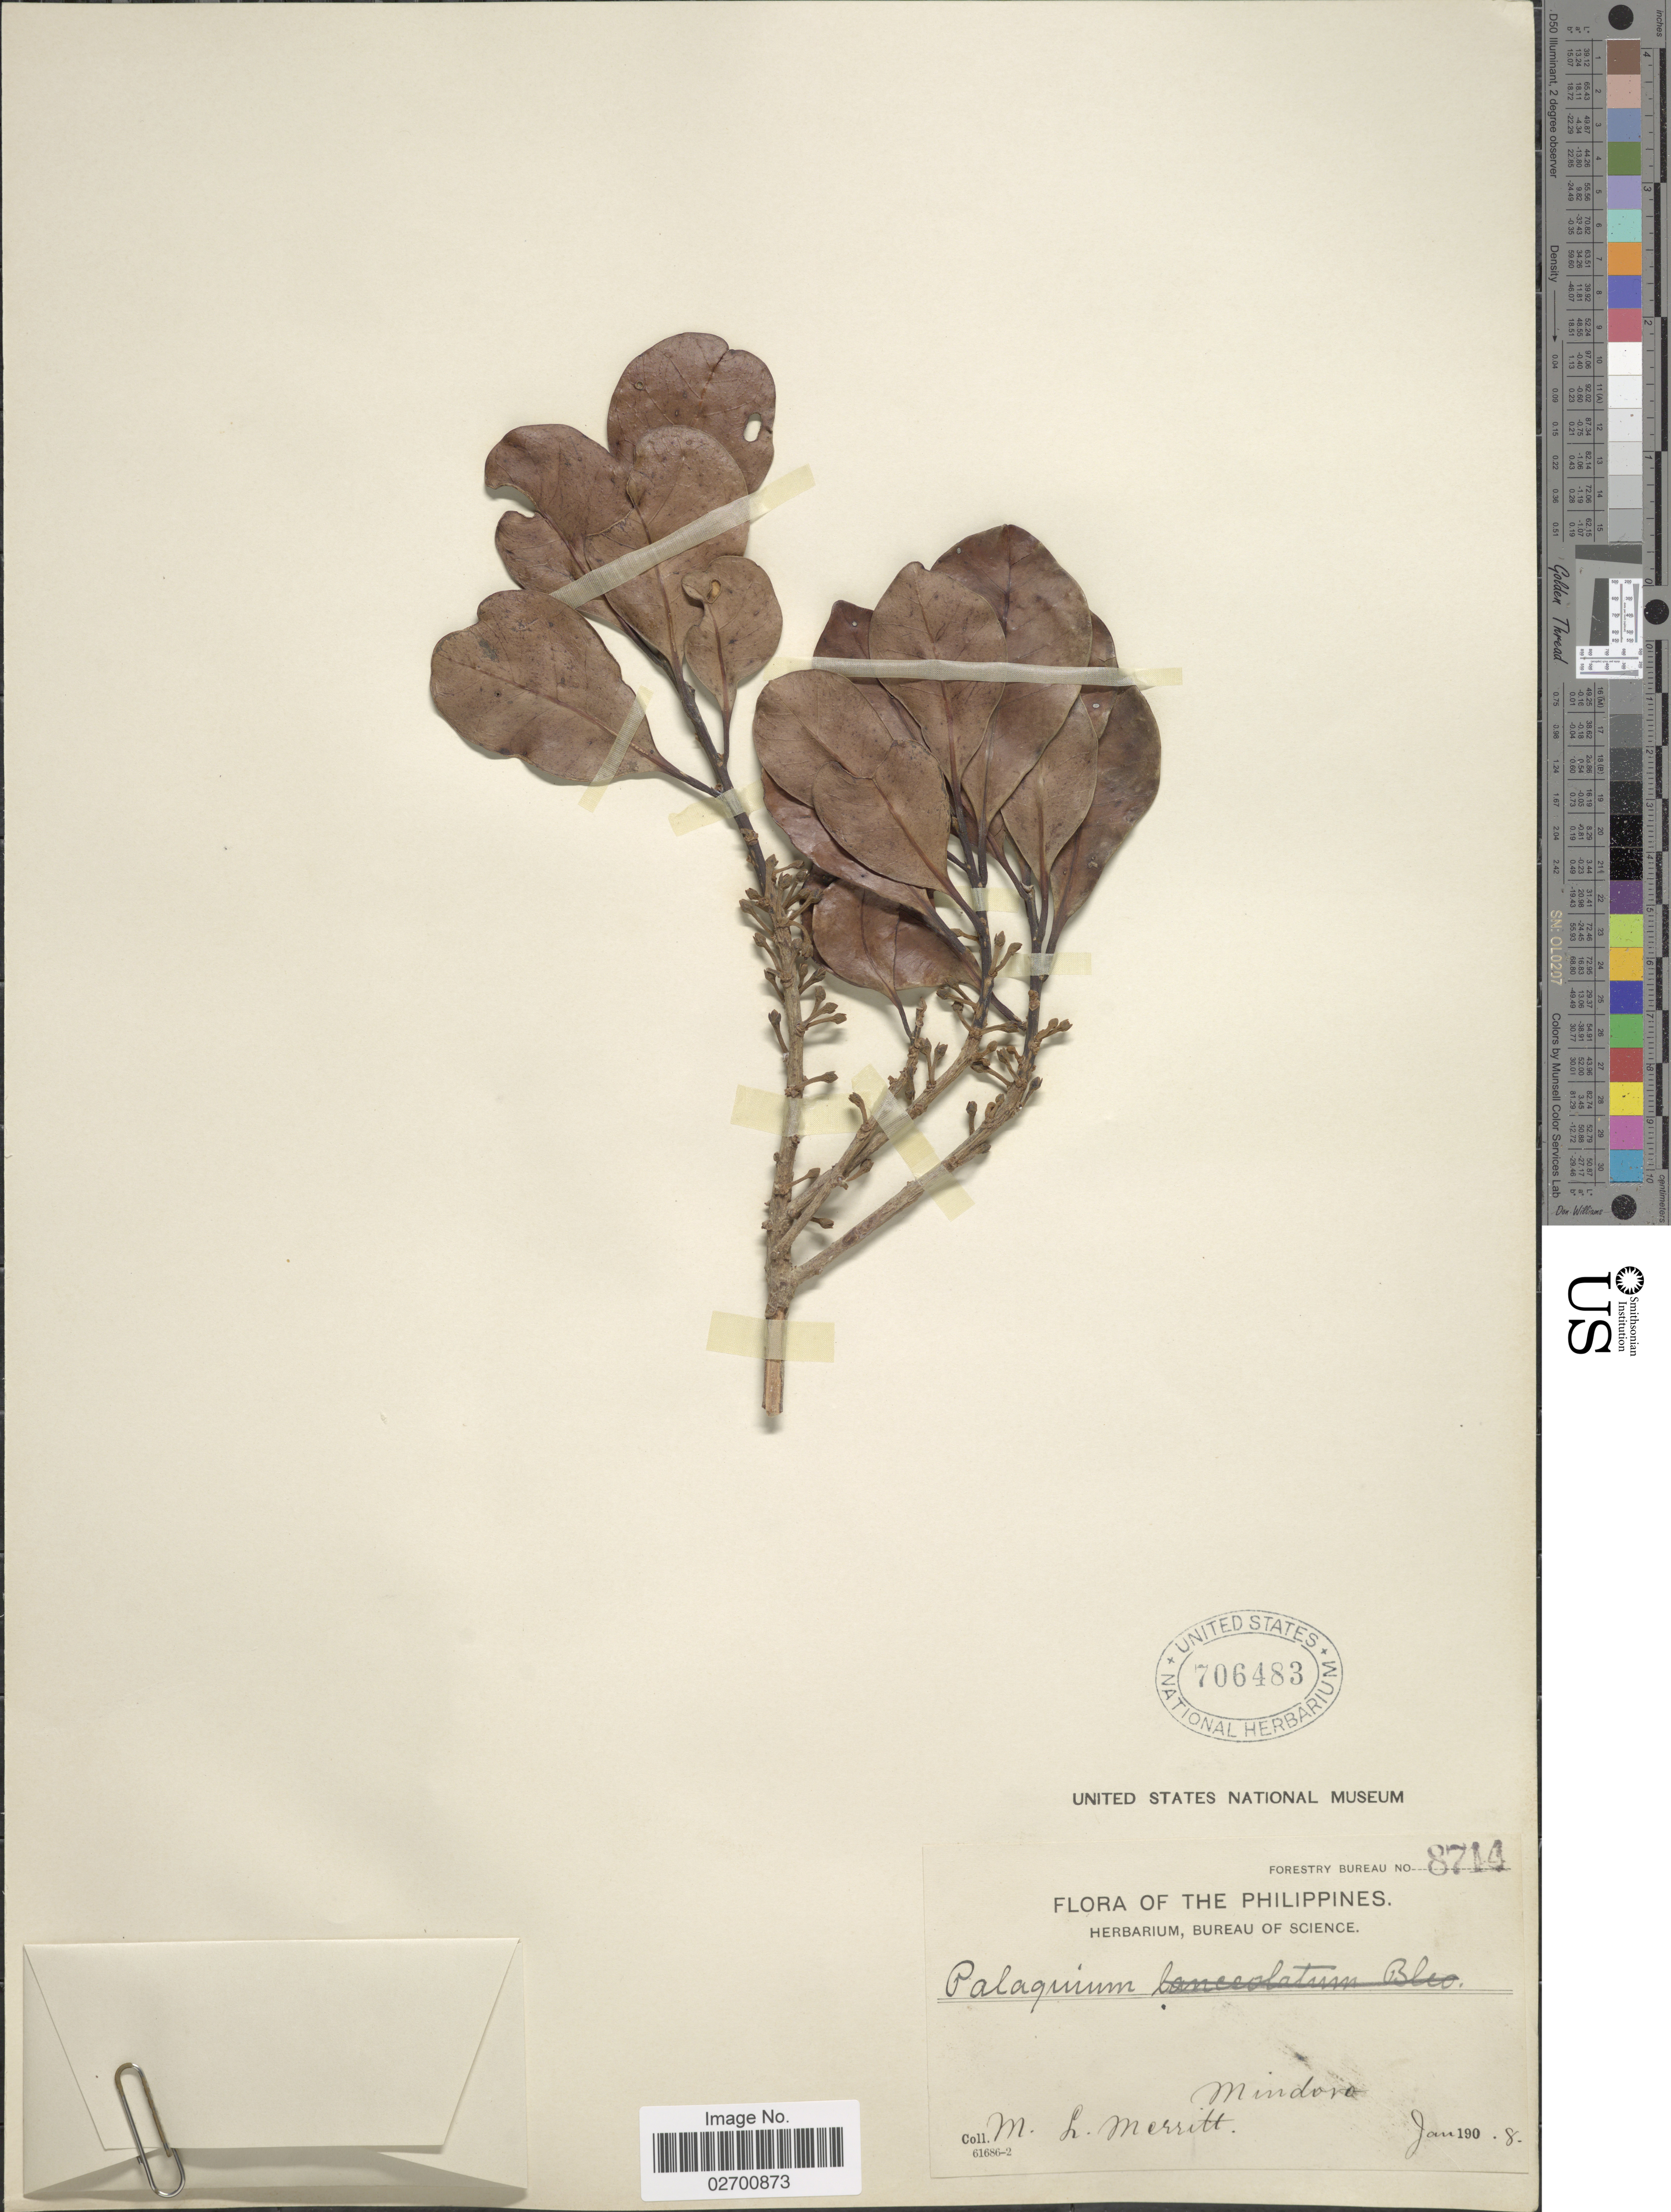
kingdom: Plantae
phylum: Tracheophyta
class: Magnoliopsida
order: Ericales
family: Sapotaceae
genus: Palaquium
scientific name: Palaquium cuneatum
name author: (Blume) Vidal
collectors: M. L. Merritt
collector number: Forestry Bureau 8714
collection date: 1908-01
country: Philippines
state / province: Mimaropa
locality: Mindoro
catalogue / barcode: US 706483